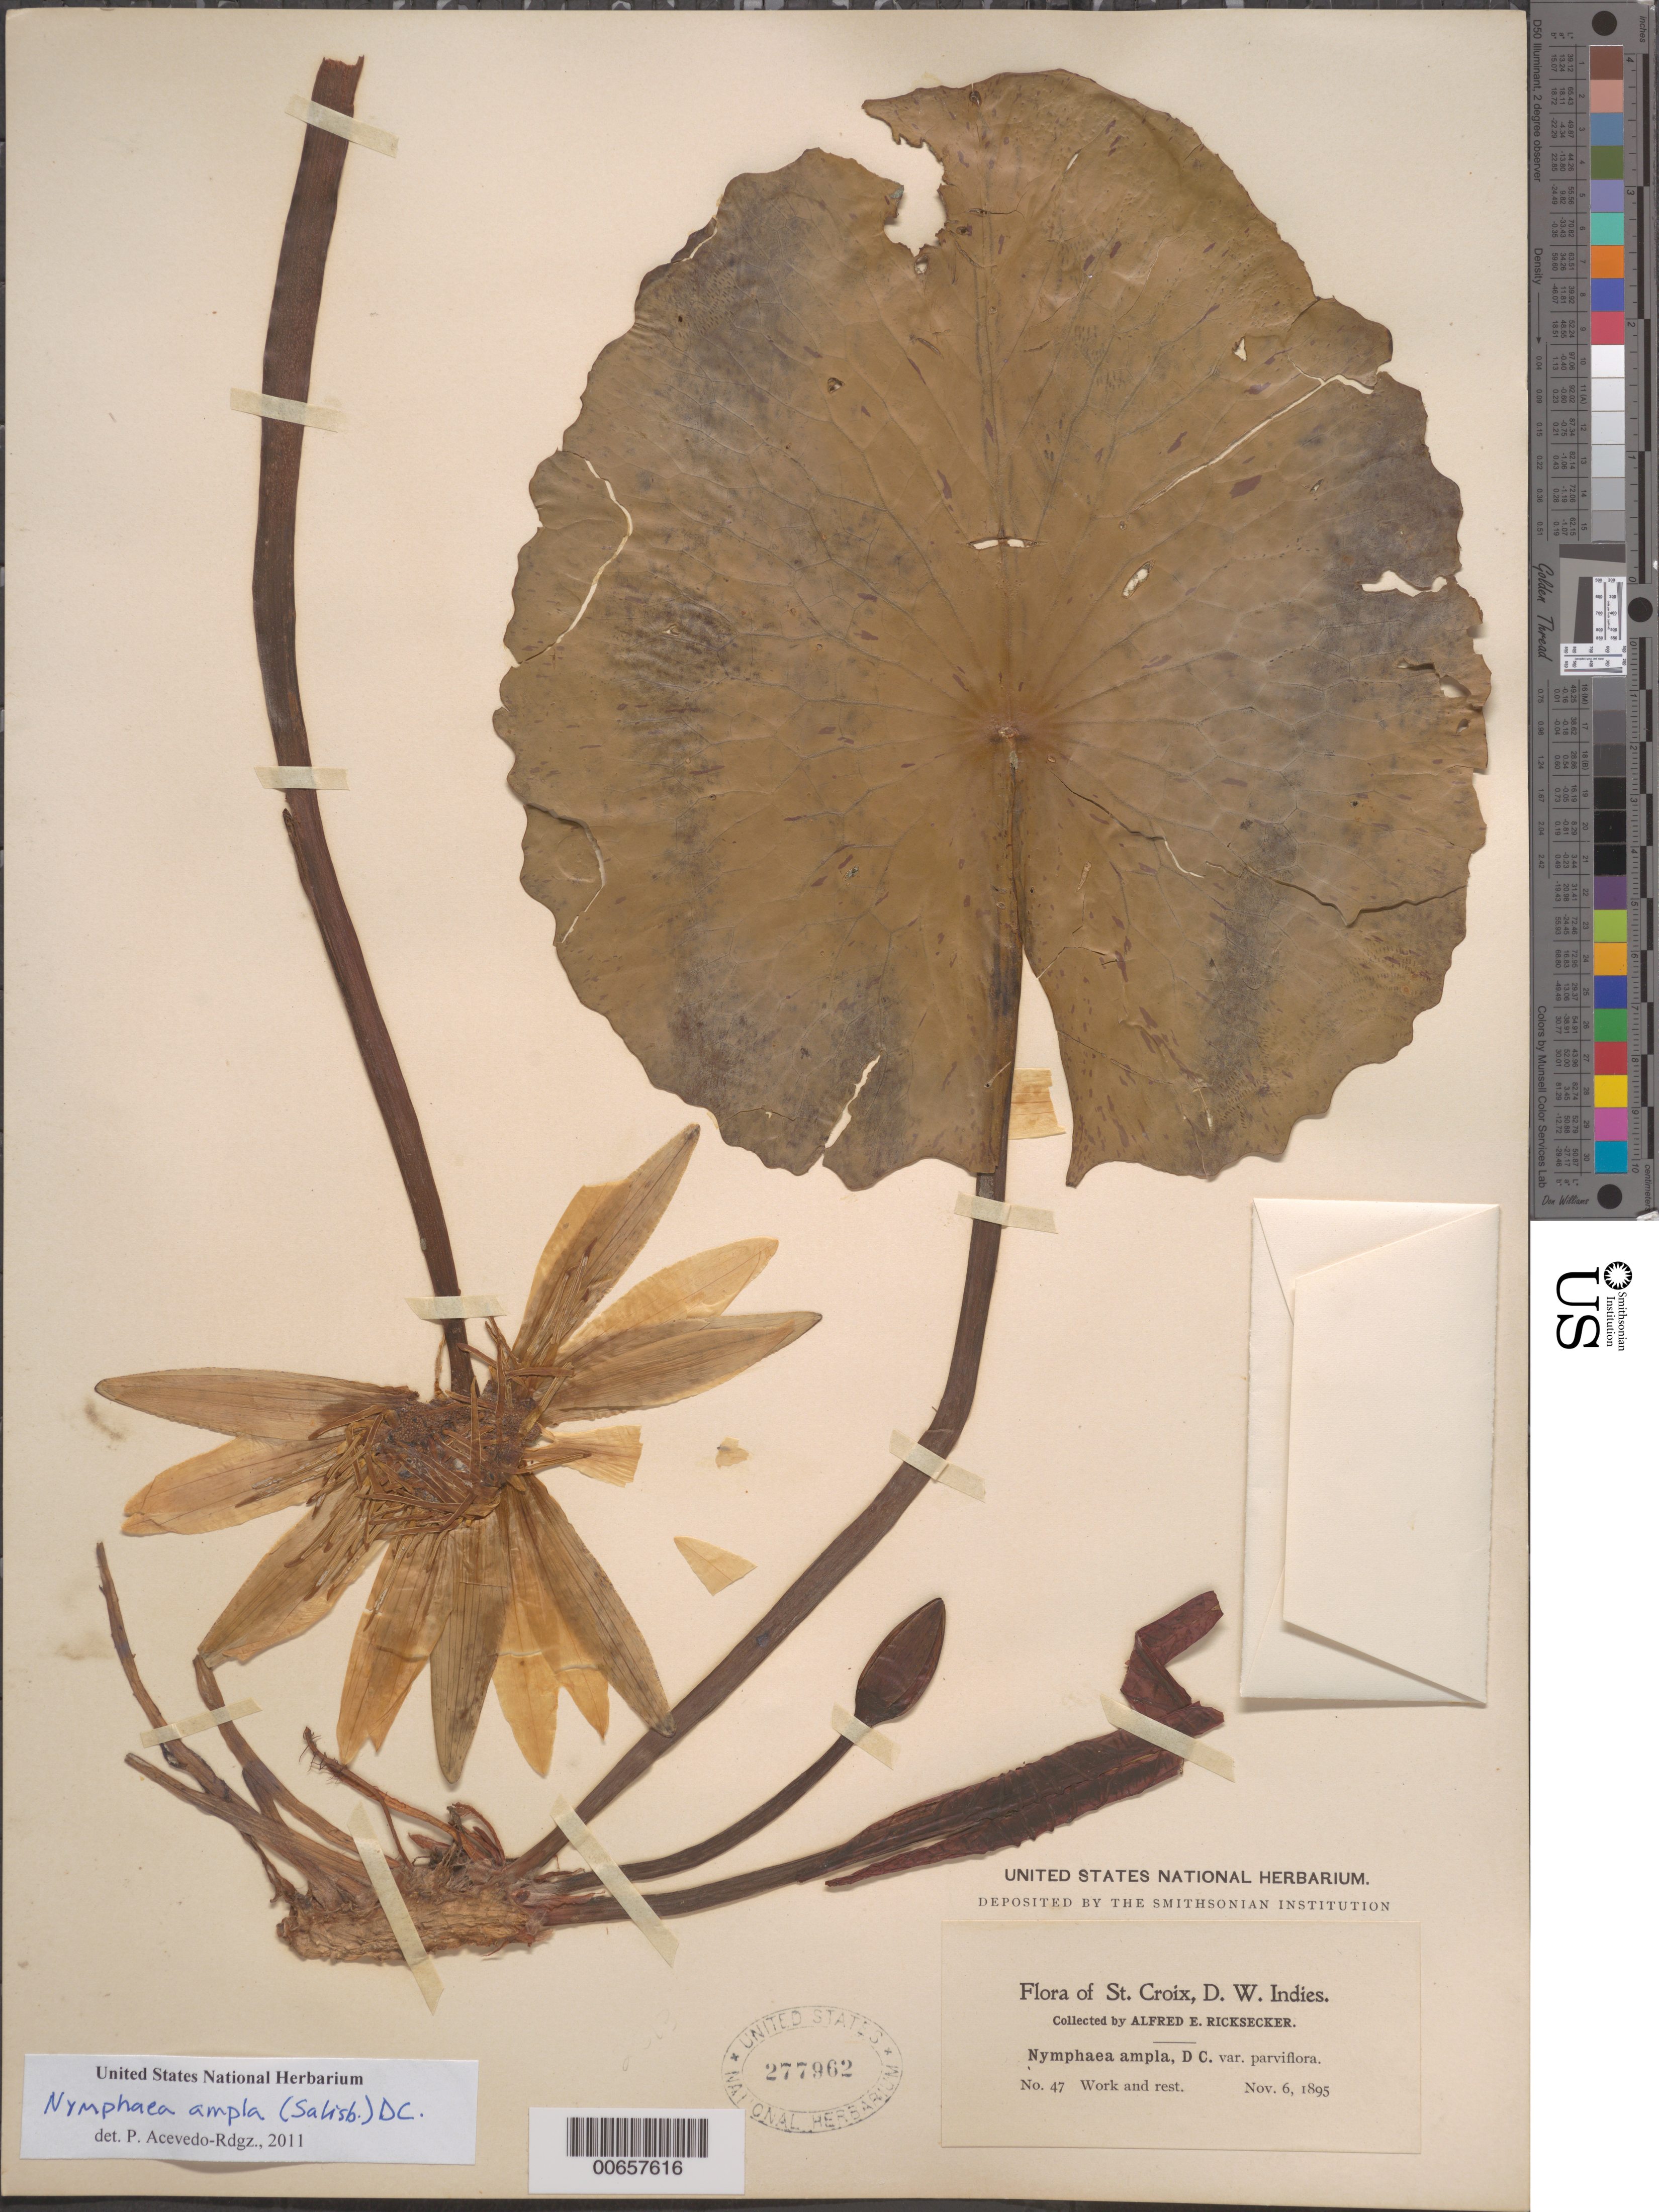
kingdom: Plantae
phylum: Tracheophyta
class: Magnoliopsida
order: Nymphaeales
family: Nymphaeaceae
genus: Nymphaea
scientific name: Nymphaea ampla var. parviflora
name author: DC.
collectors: A. E. Ricksecker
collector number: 47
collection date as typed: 06 Nov 1895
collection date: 1895-11-06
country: U.S. Virgin Islands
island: St. Croix Island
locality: Work and rest.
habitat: Work and rest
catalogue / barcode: US 277962